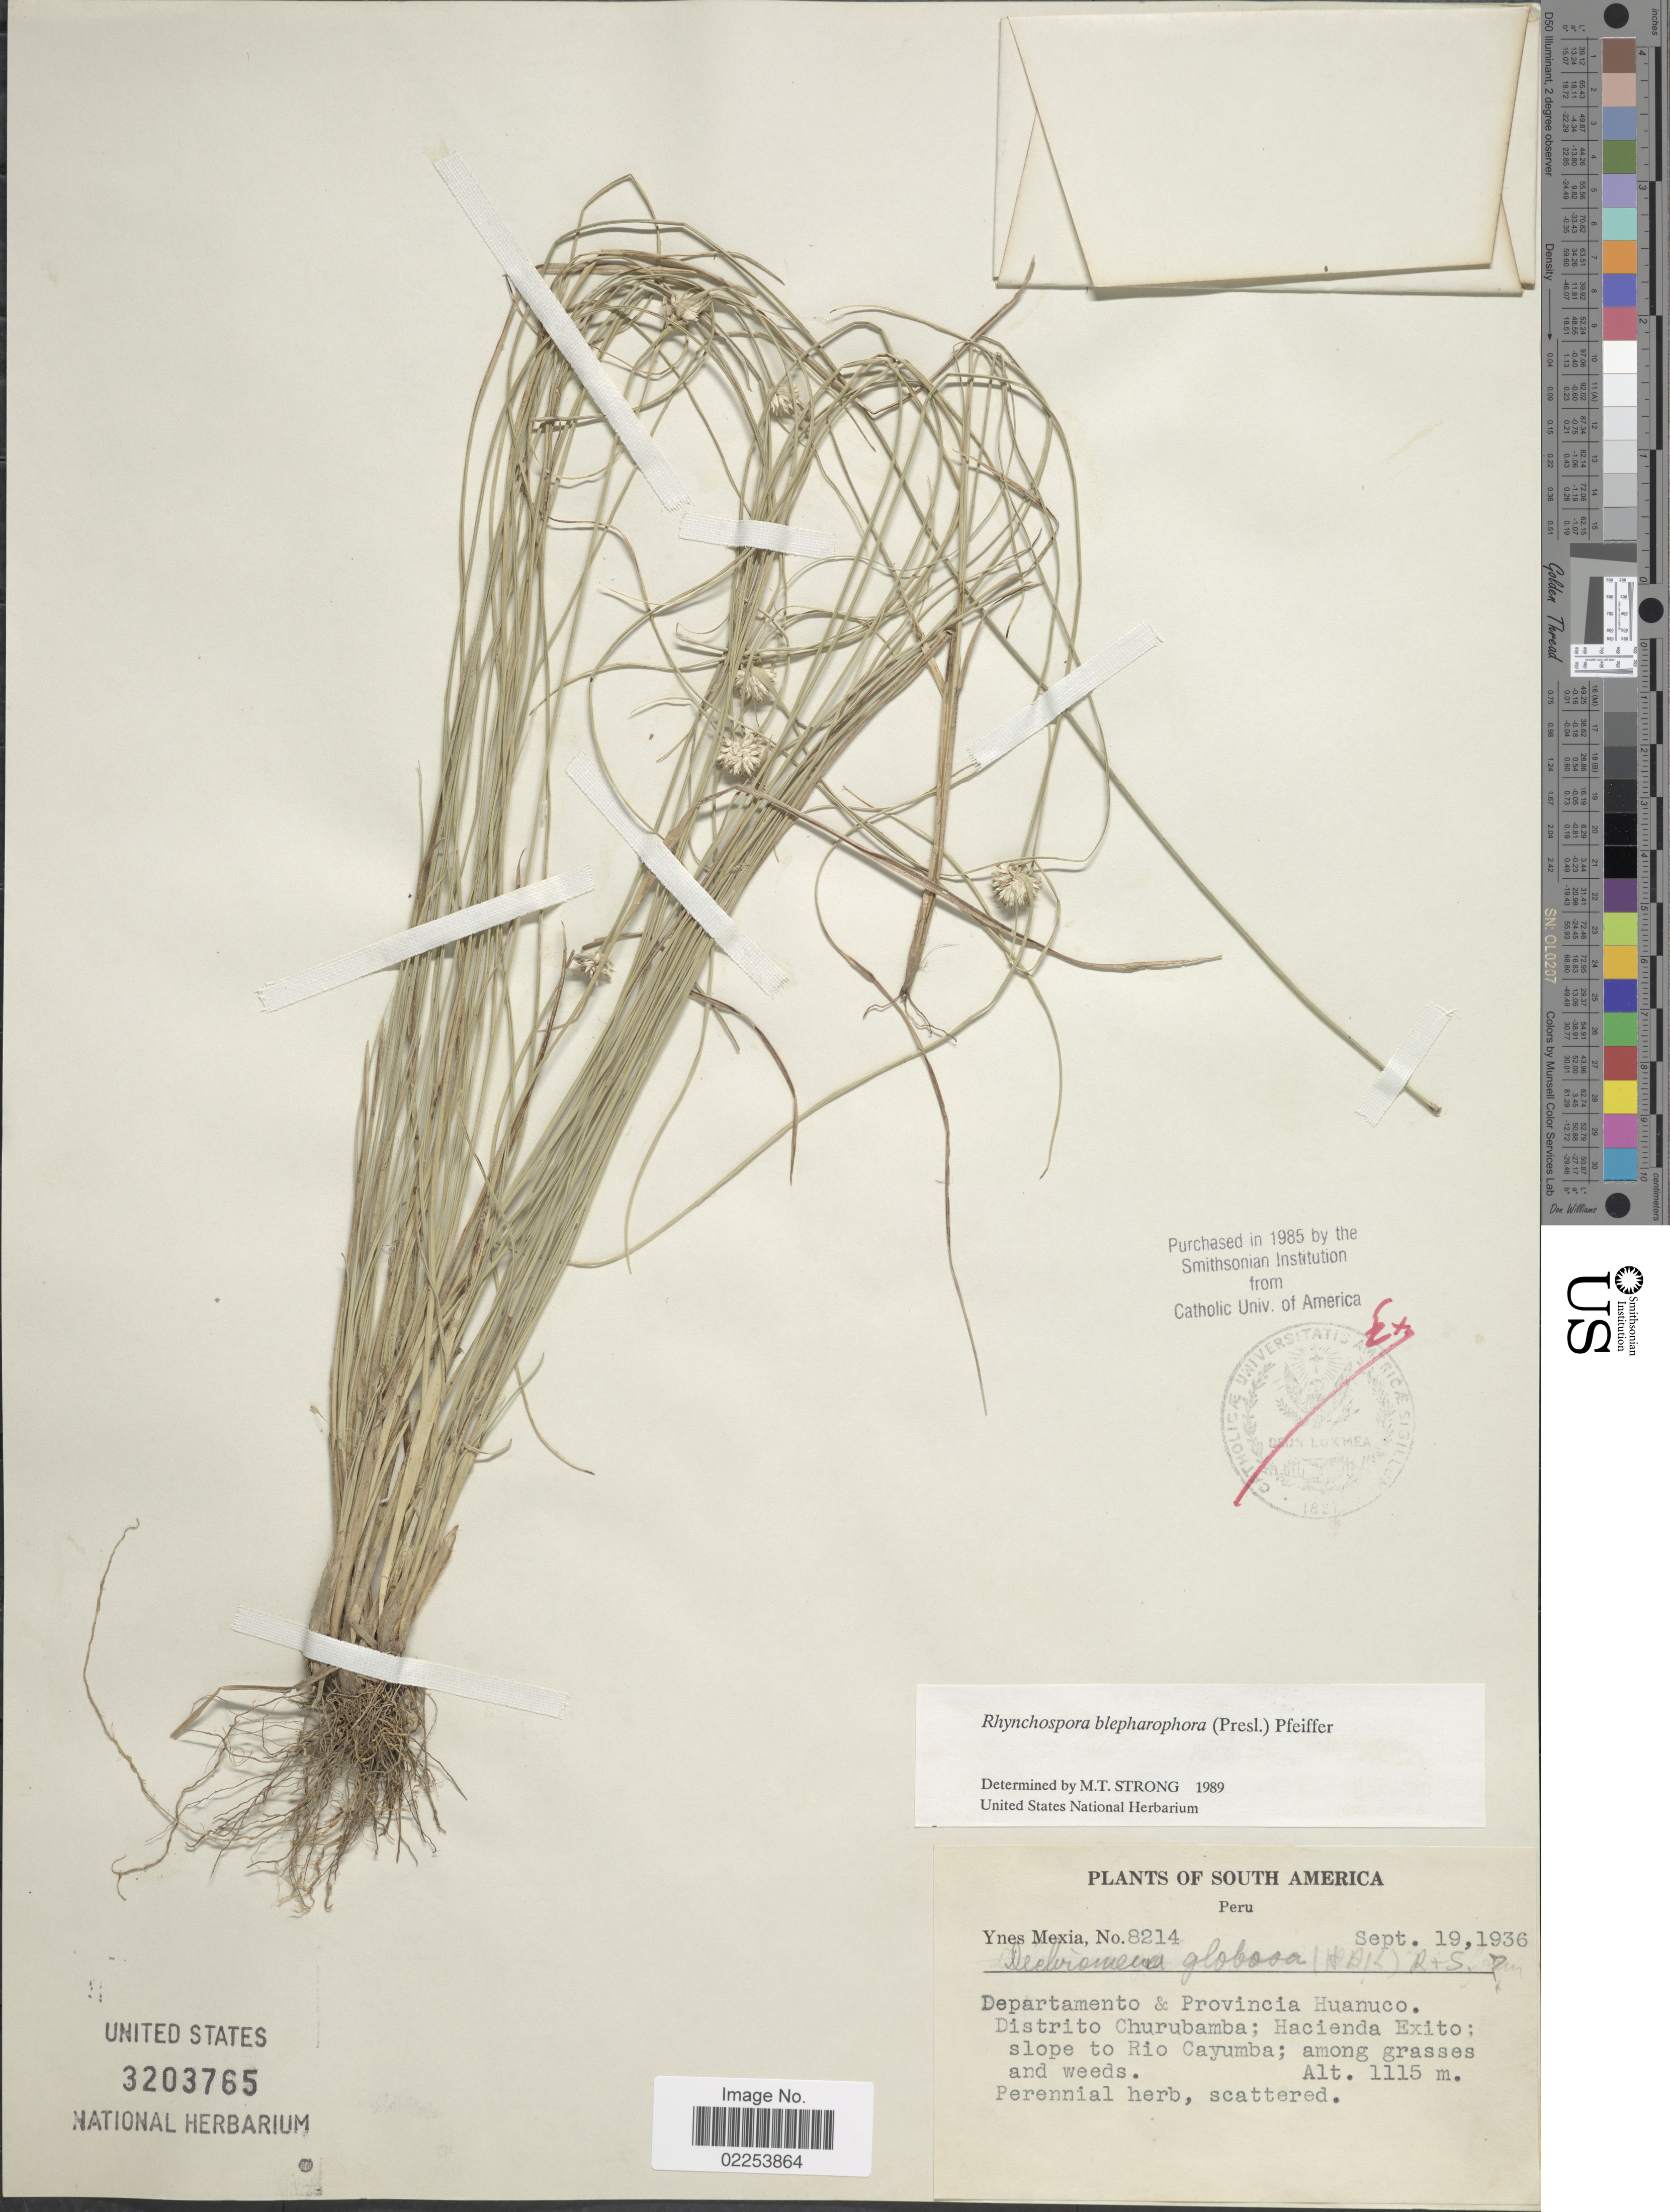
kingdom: Plantae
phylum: Tracheophyta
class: Liliopsida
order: Poales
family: Cyperaceae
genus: Rhynchospora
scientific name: Rhynchospora blepharophora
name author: (J. Presl & C. Presl) H. Pfeiff.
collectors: Y. Mexia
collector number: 8214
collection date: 1936-01-19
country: Peru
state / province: Huánuco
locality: Distrito Churubamba; Hacienda Exito; slope to Rio Cayumba, Departamento Huanuco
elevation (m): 1115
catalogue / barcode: US 3203765